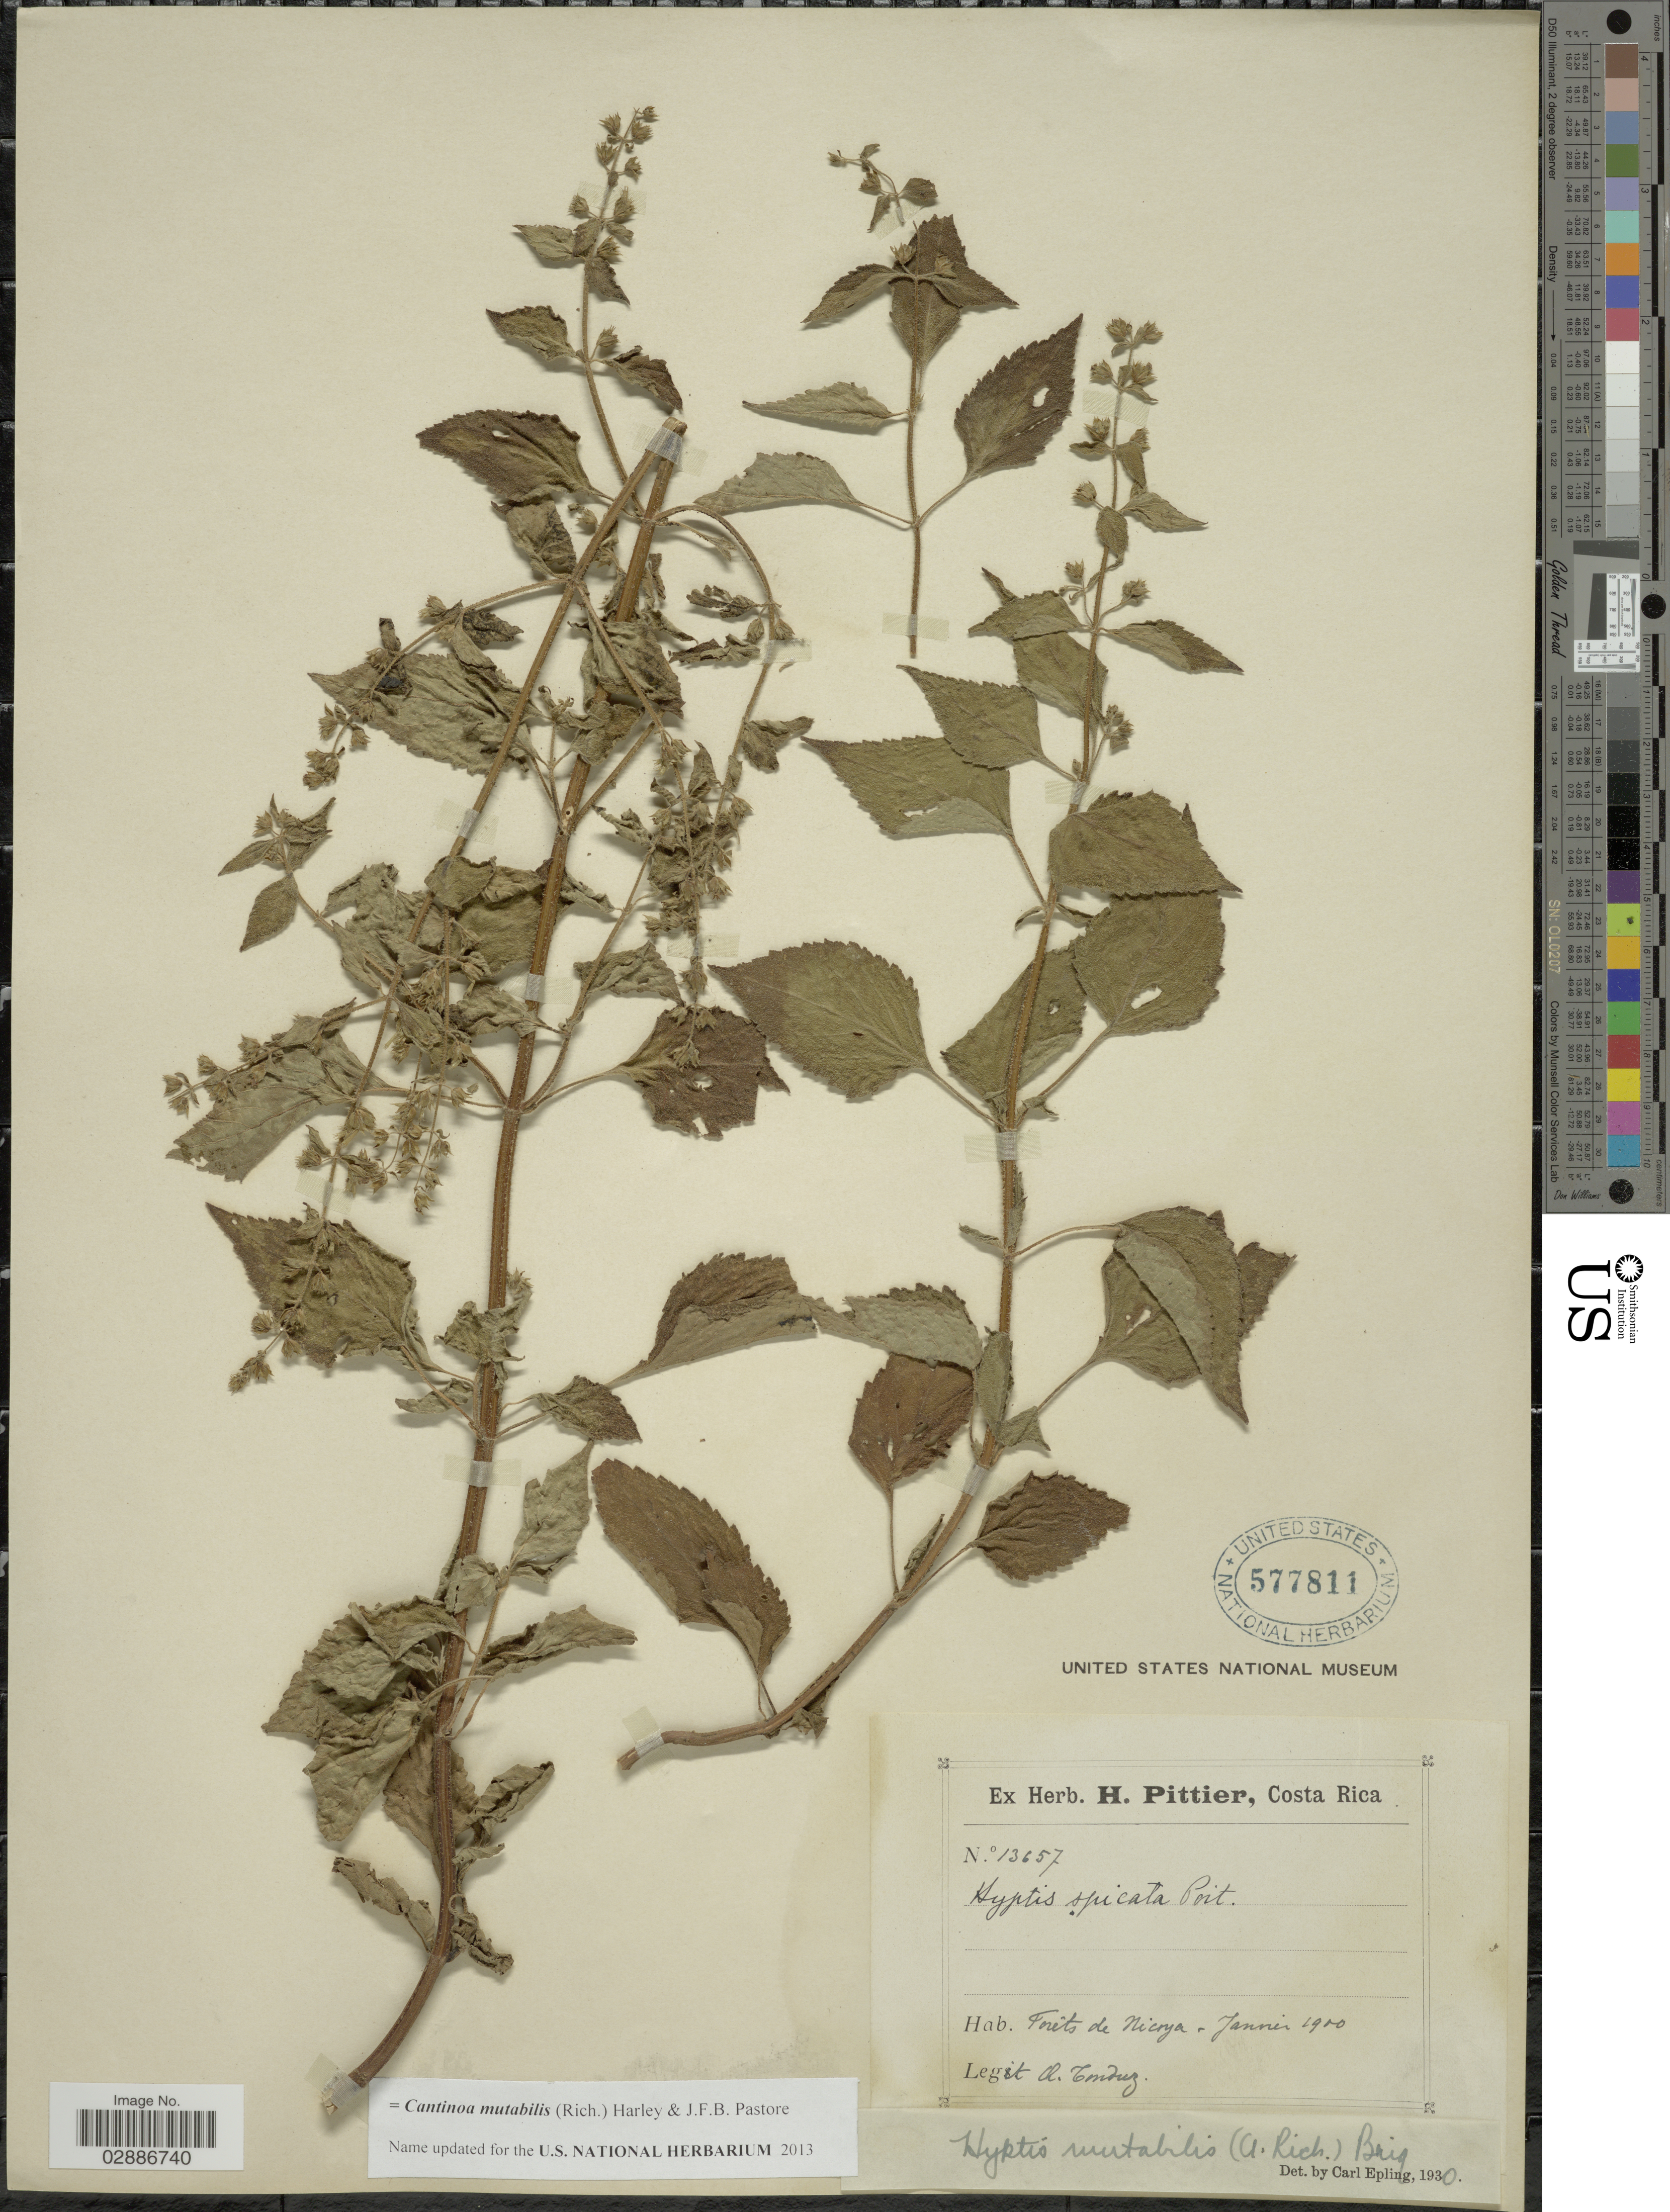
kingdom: Plantae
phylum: Tracheophyta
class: Magnoliopsida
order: Lamiales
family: Lamiaceae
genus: Cantinoa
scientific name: Cantinoa mutabilis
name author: (Rich.) Harley & J.F.B. Pastore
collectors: A. Tonduz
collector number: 13657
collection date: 1900-01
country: Costa Rica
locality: Forêts de Nicoya.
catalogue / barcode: US 577811